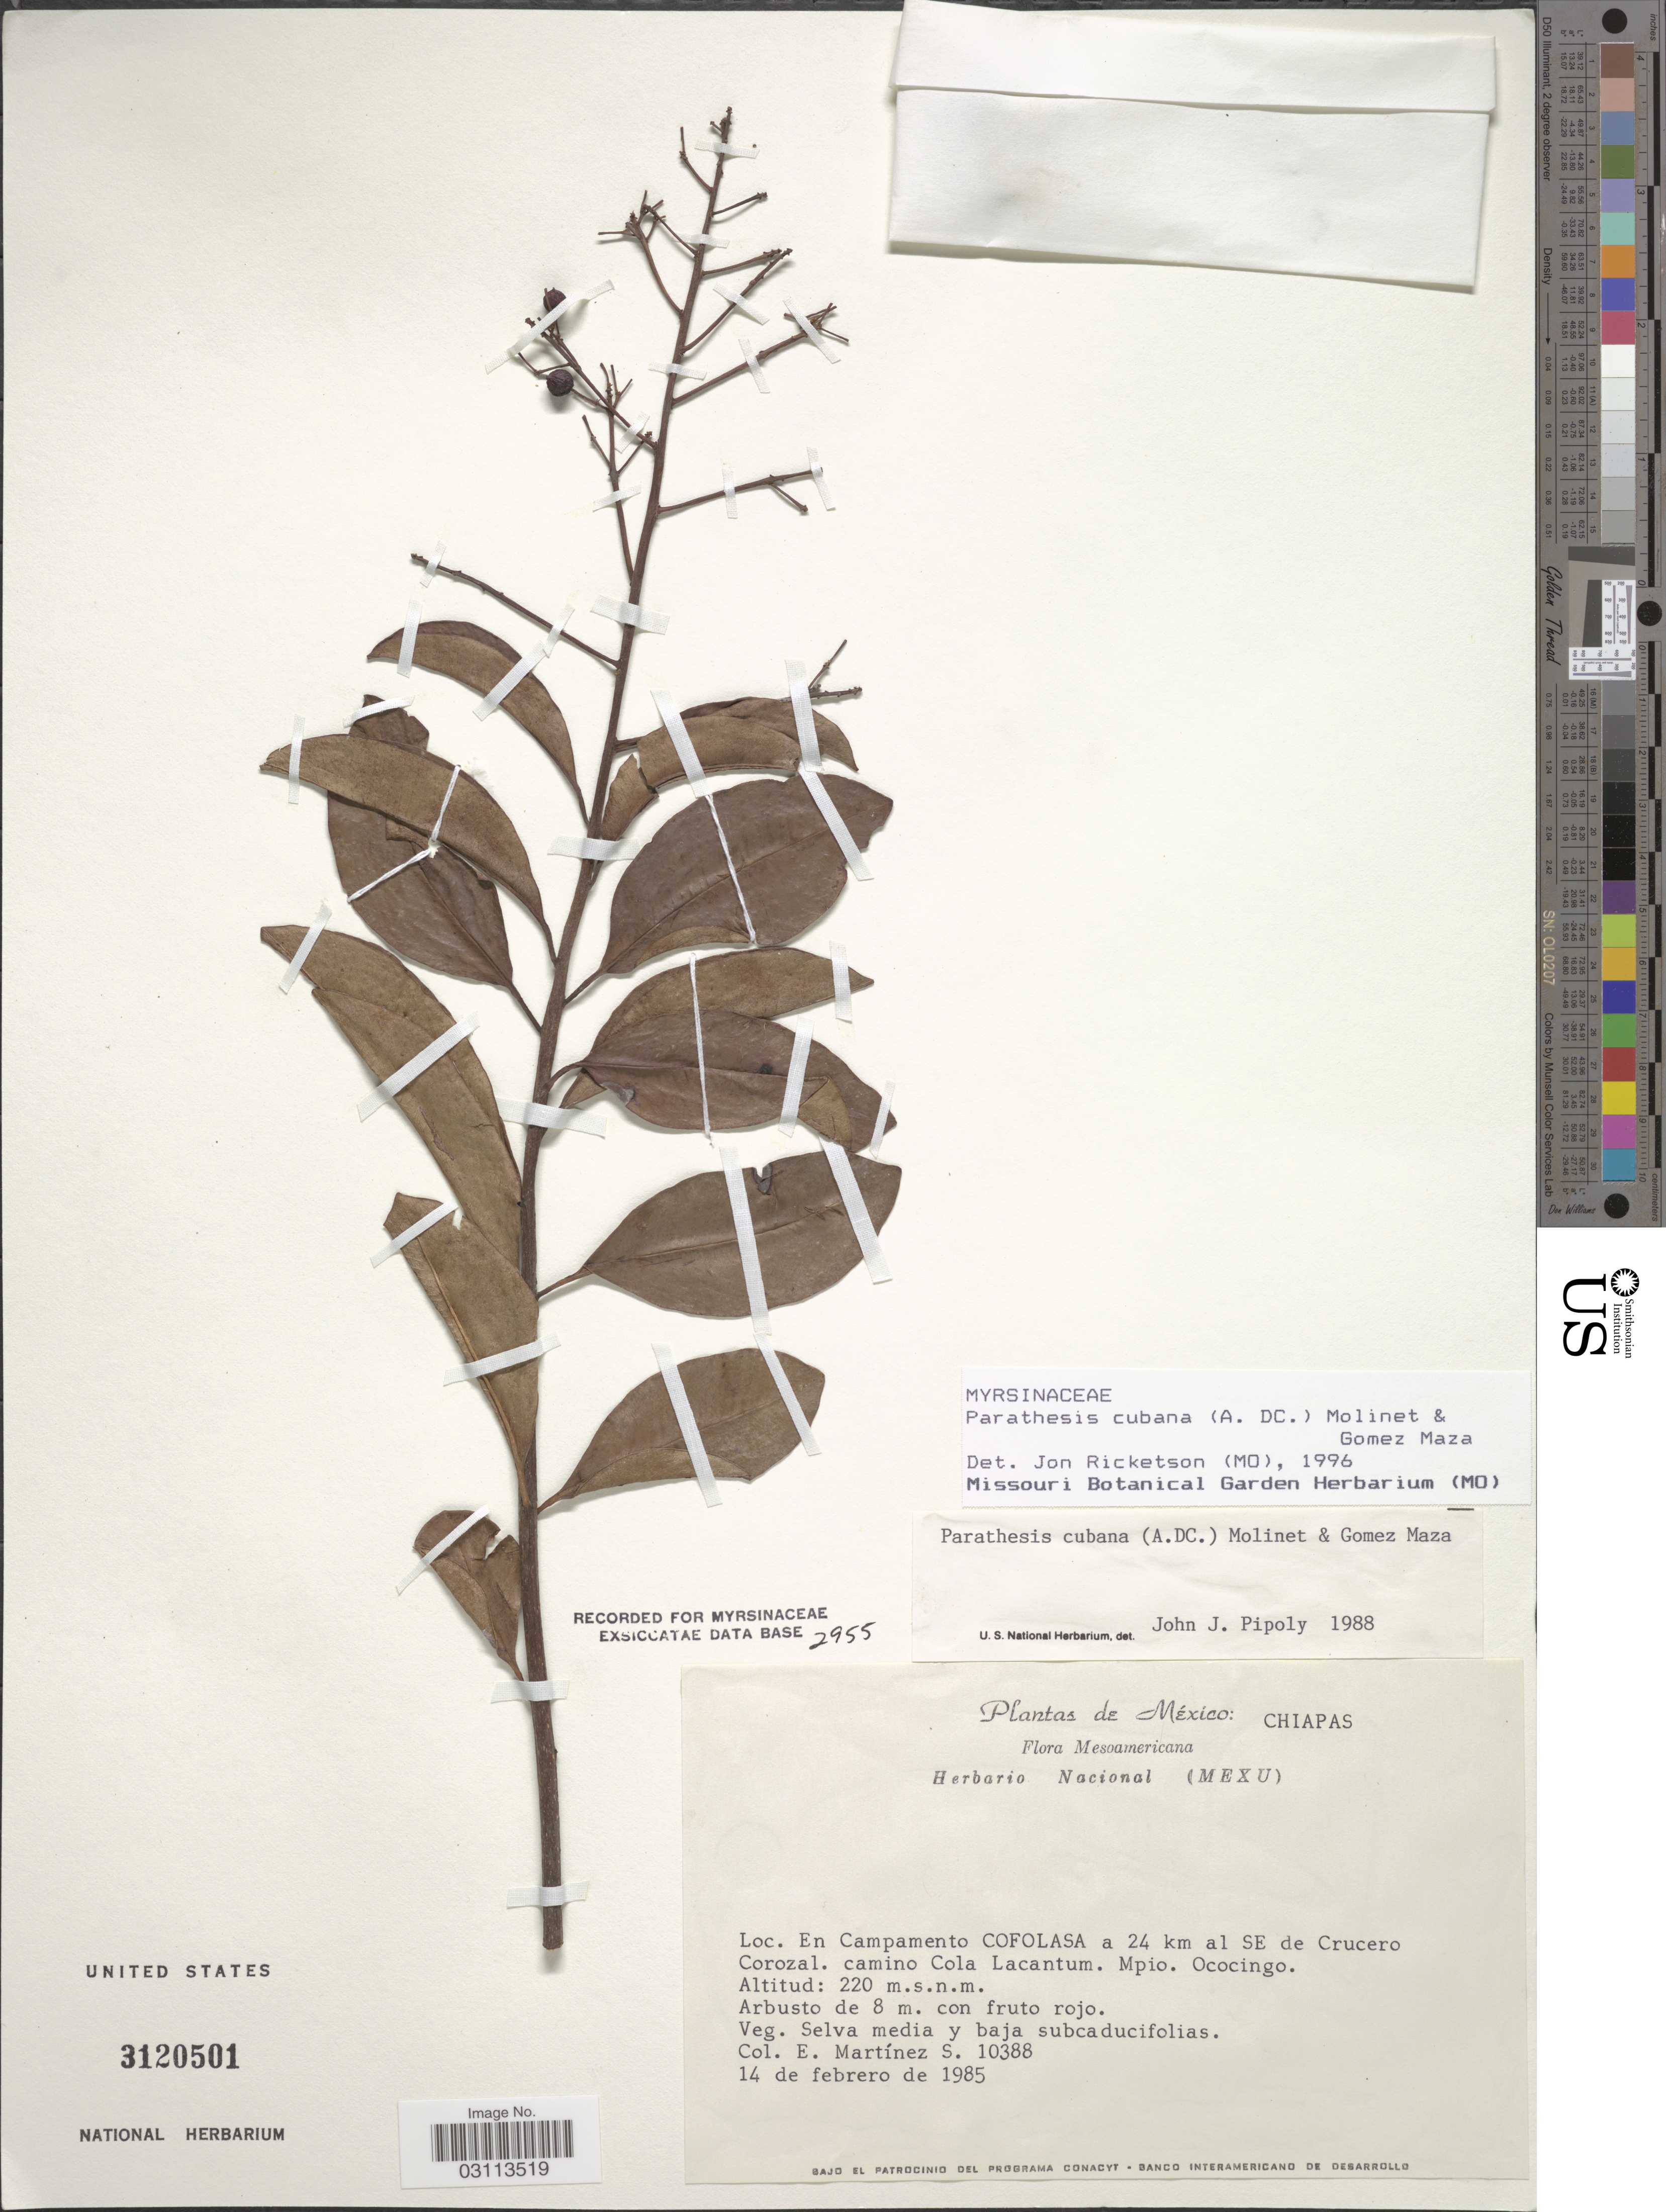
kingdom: Plantae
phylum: Tracheophyta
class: Magnoliopsida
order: Ericales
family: Primulaceae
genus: Parathesis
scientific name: Parathesis cubana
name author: (A. DC.) Molinet & M. Gómez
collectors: E. M. Martínez S.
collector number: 10388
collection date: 1985-02-14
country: Mexico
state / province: Chiapas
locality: En Campamento Cofolasa a 24 km al SE de Crucero Corozal. camino Cola Lacantum. Mpio. Ococingo.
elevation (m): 220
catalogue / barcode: US 3120501